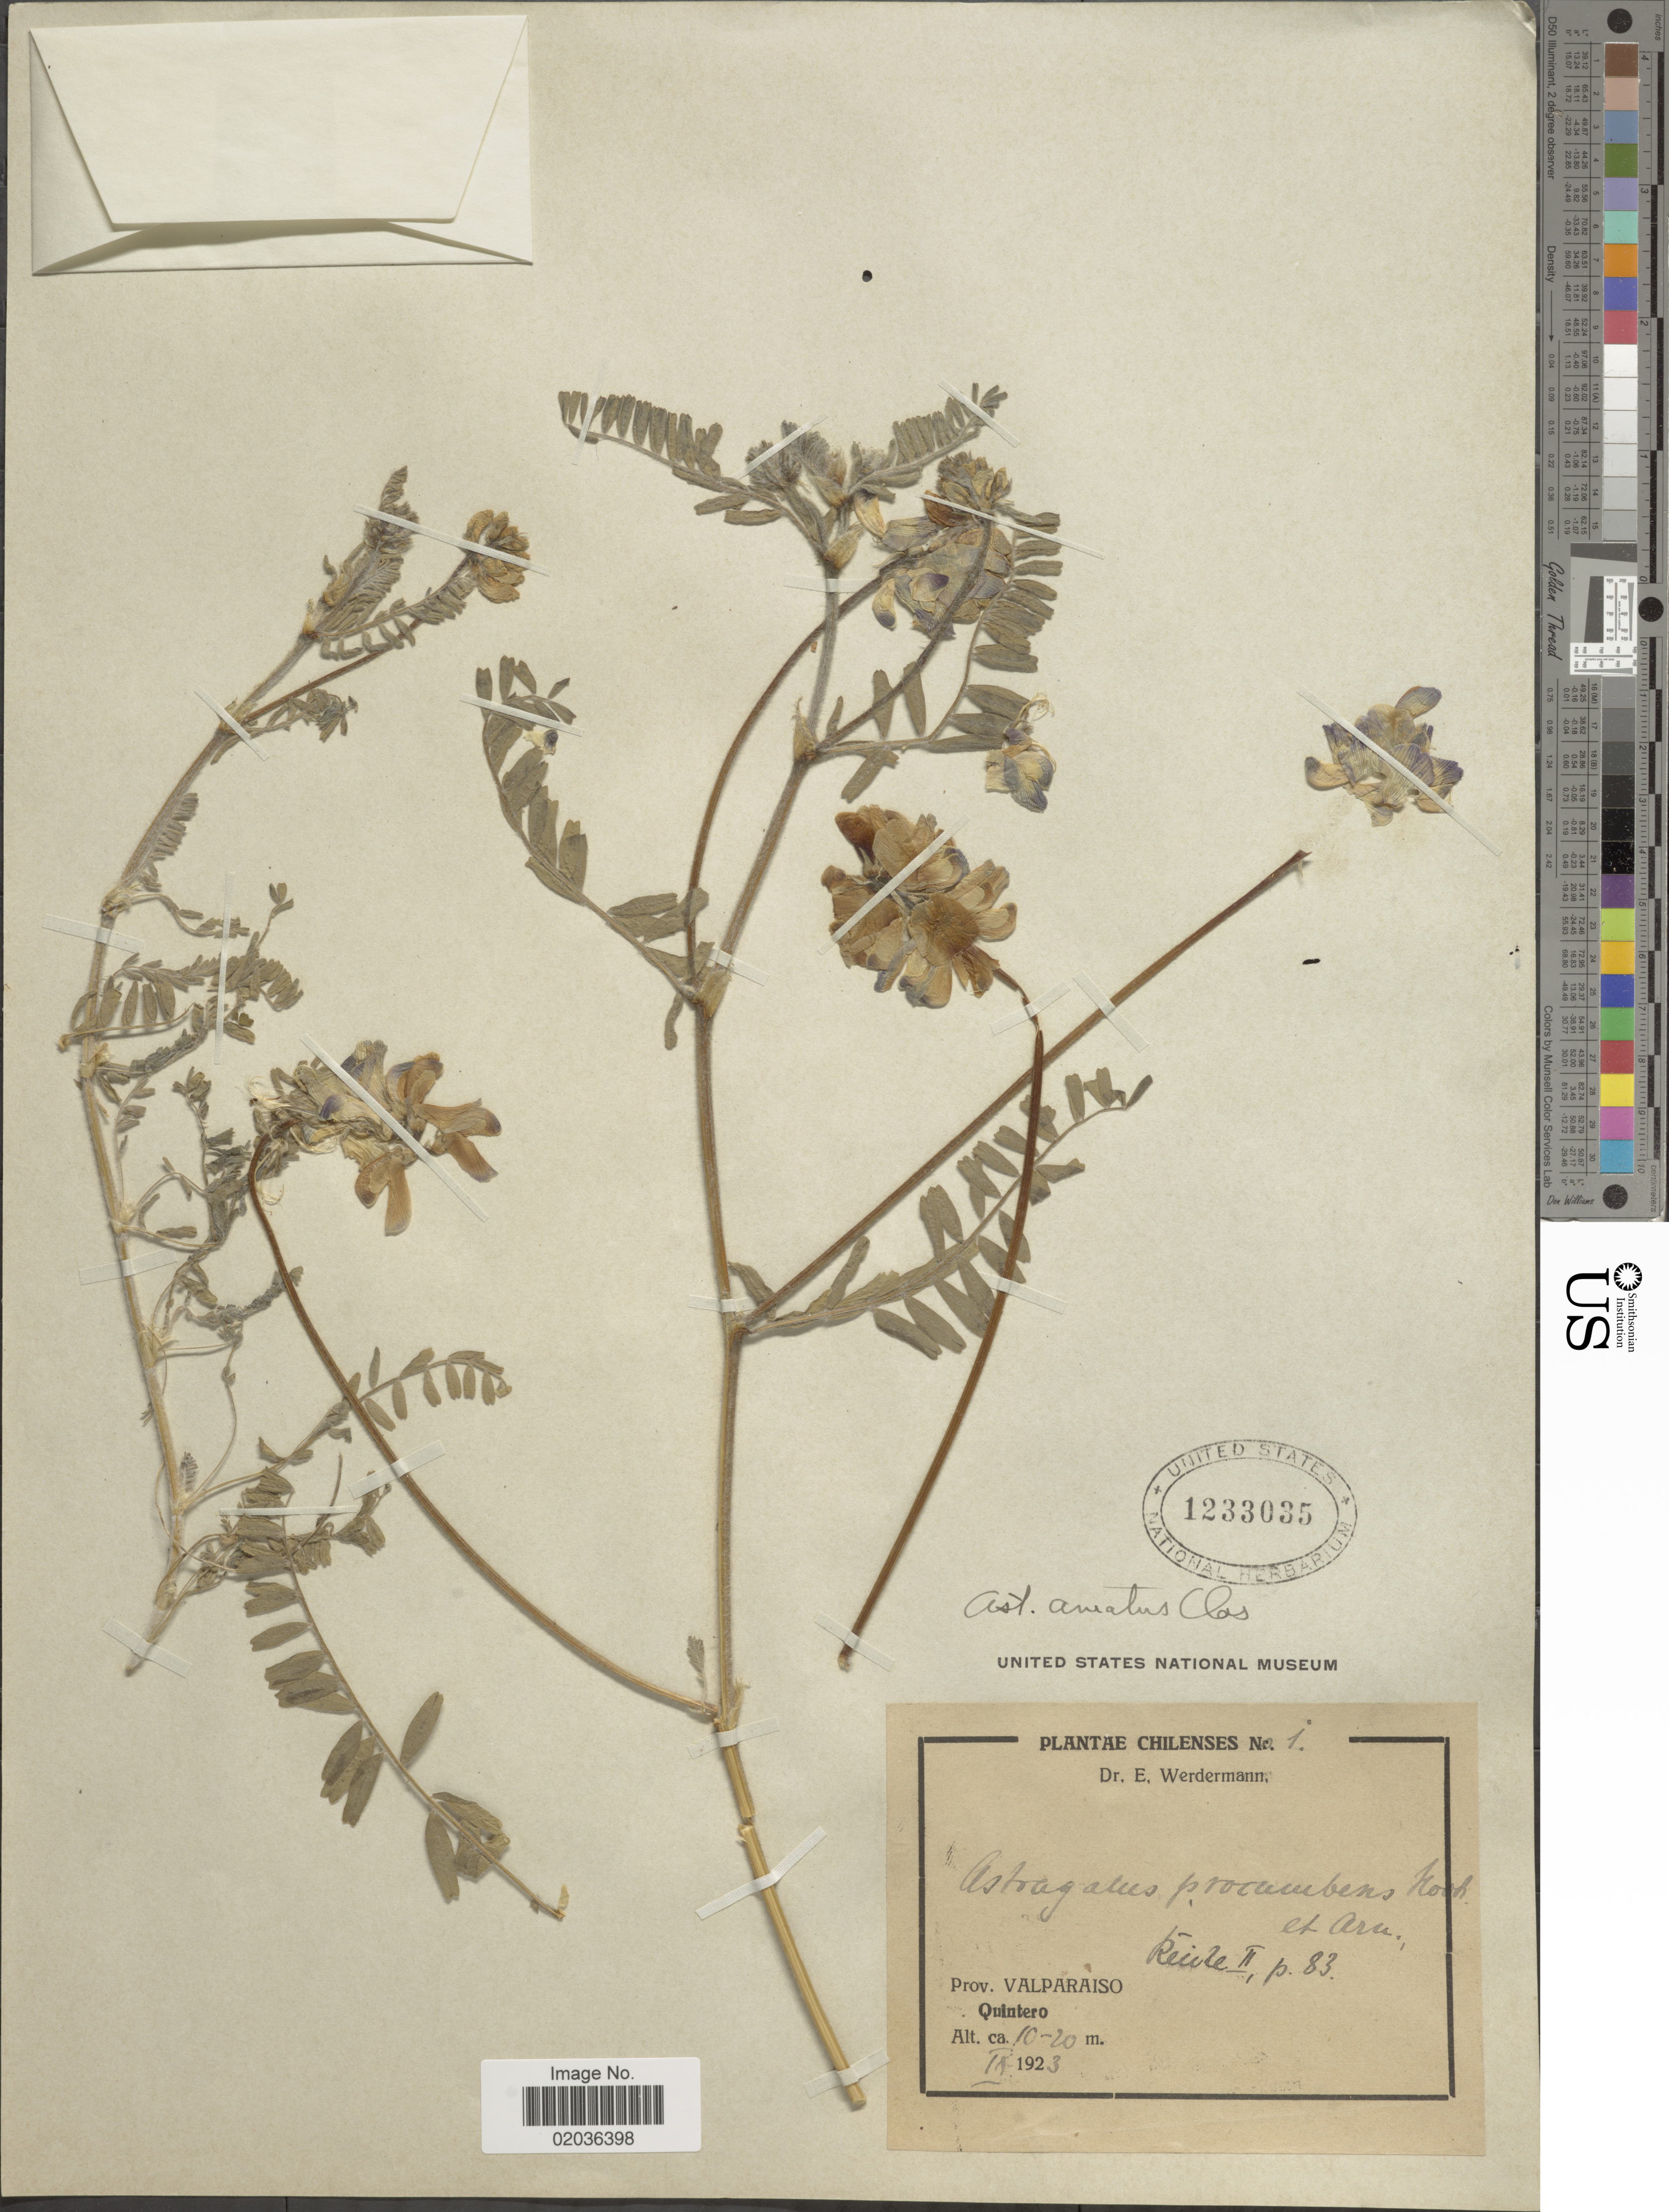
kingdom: Plantae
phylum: Tracheophyta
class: Magnoliopsida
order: Fabales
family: Fabaceae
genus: Astragalus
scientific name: Astragalus amatus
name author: Clos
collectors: E. Werdermann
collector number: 1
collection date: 1923-09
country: Chile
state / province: Valparaíso (V)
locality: Prov. Valparaiso, Quintero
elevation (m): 10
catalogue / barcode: US 1233035